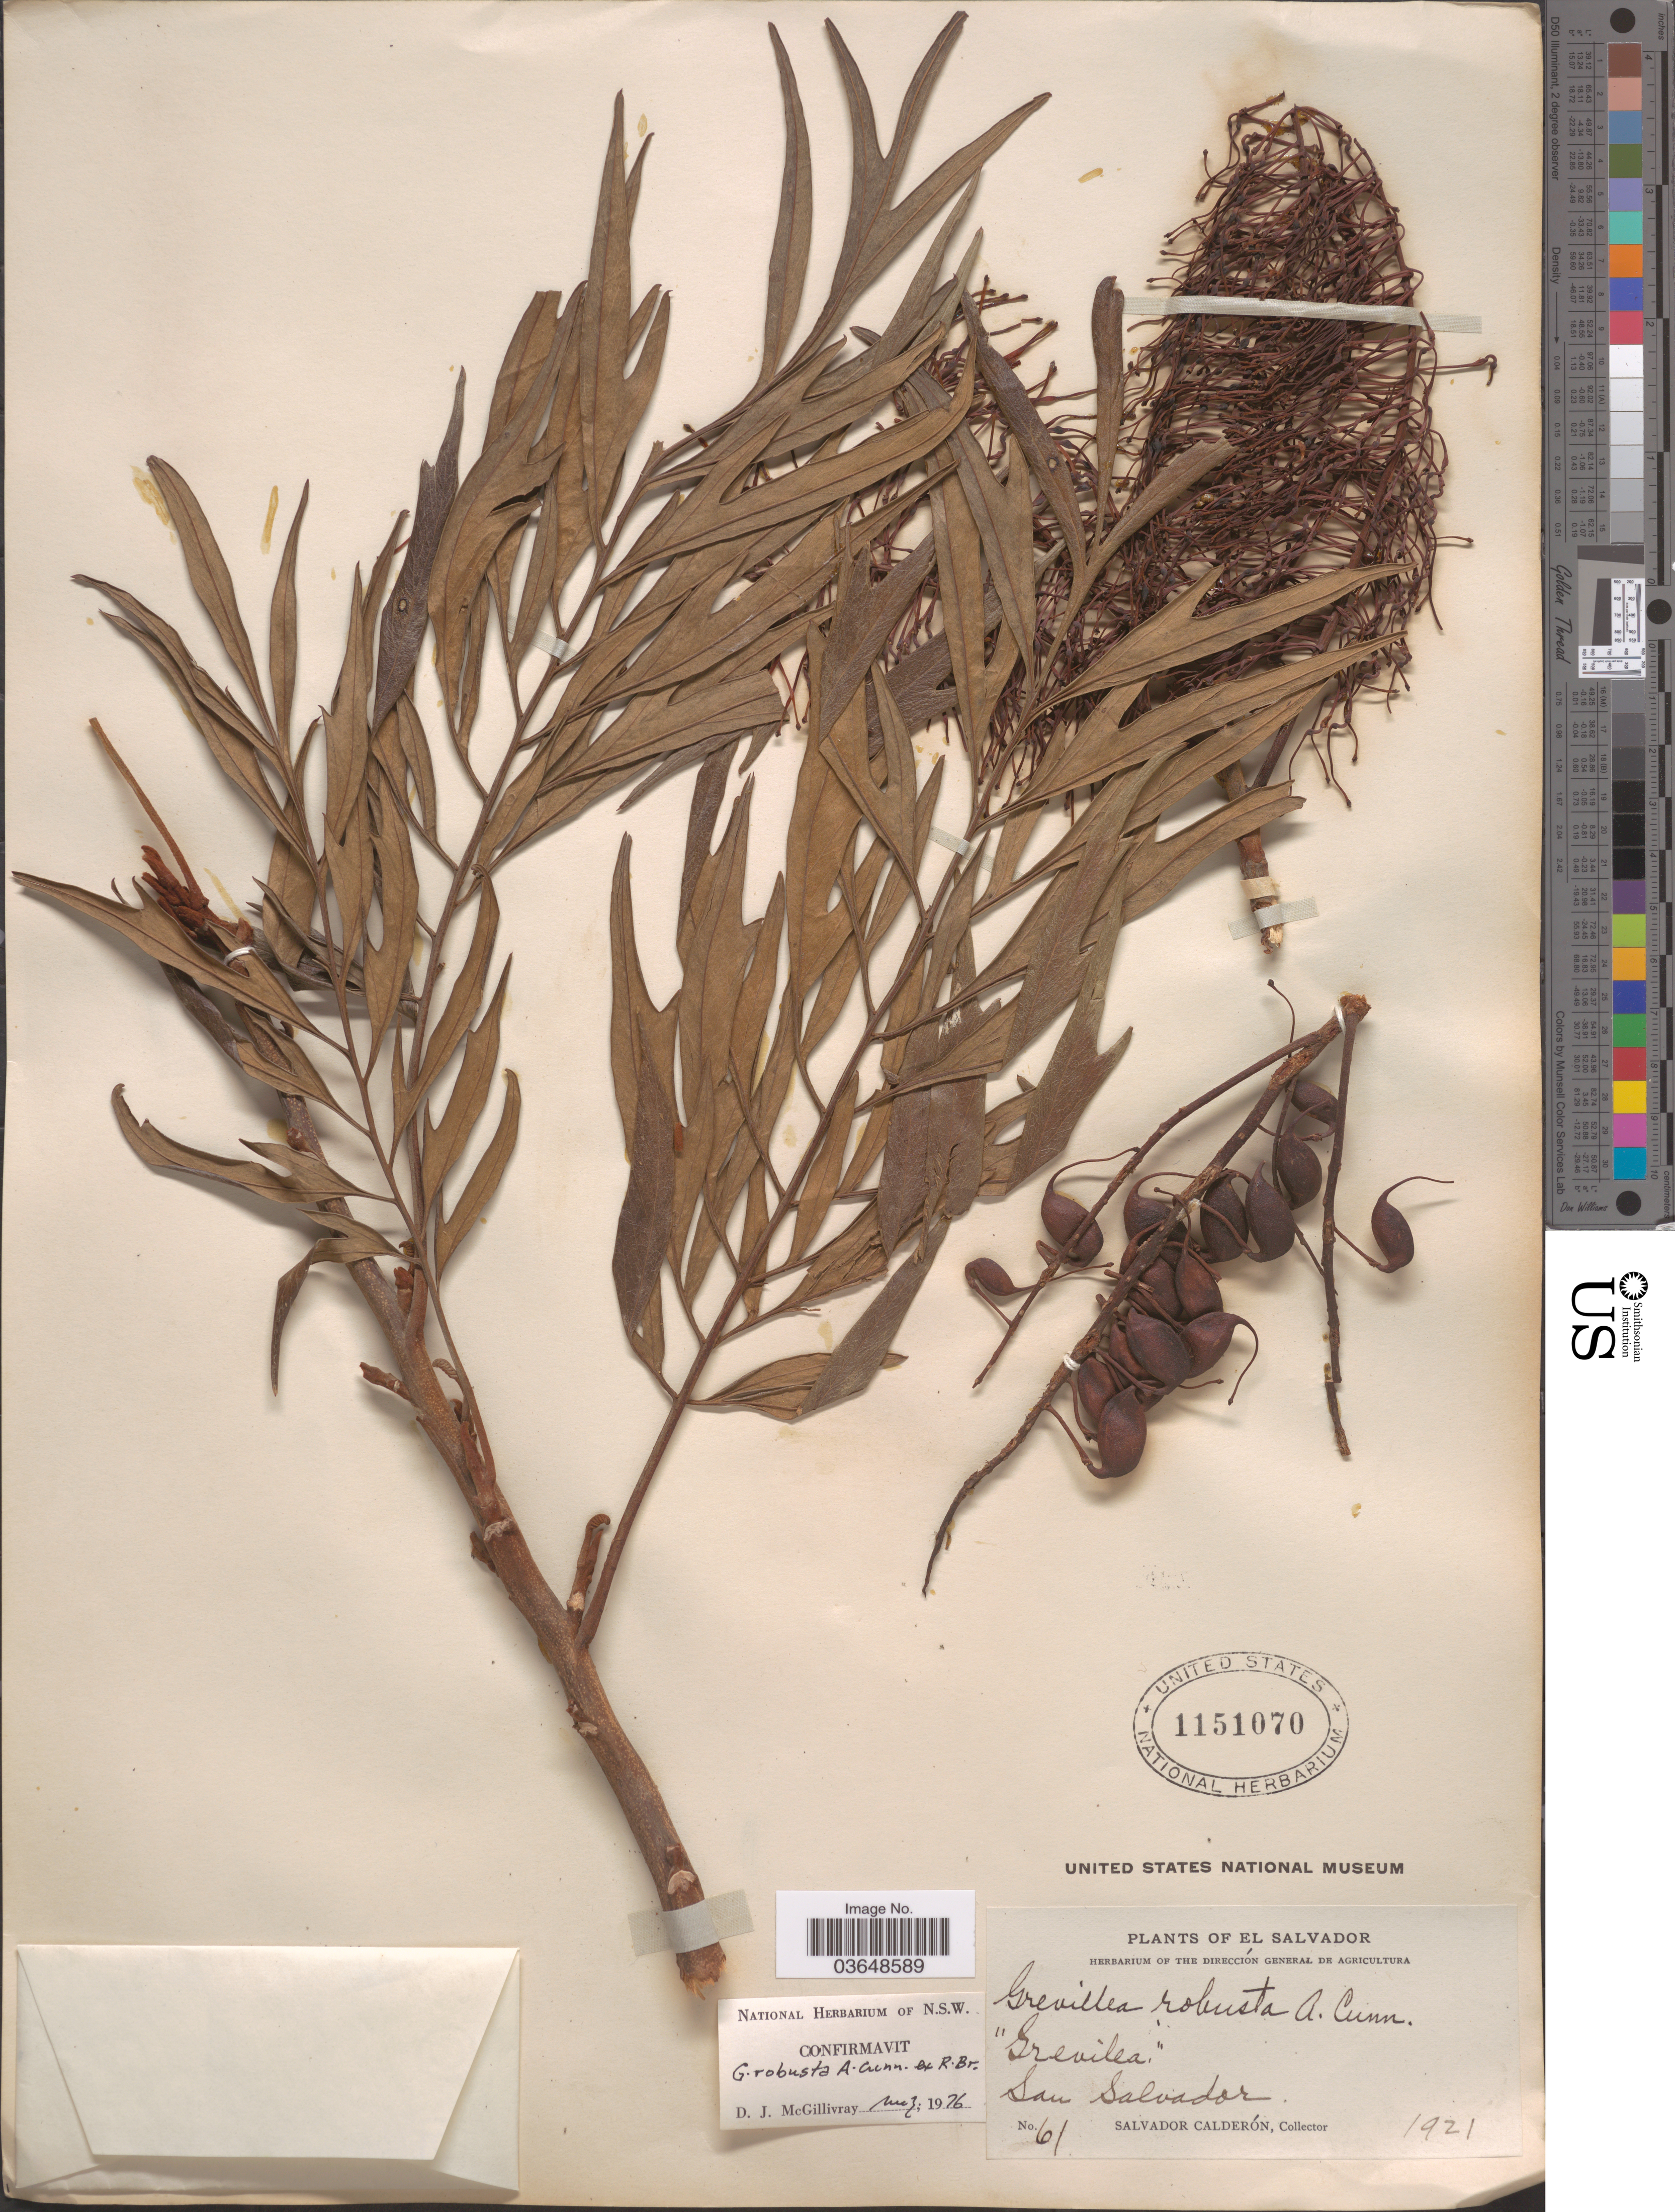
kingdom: Plantae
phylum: Tracheophyta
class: Magnoliopsida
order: Proteales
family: Proteaceae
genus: Grevillea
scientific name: Grevillea robusta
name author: A. Cunn.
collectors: S. Calderón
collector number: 61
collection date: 1921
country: El Salvador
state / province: San Salvador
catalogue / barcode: US 1151070